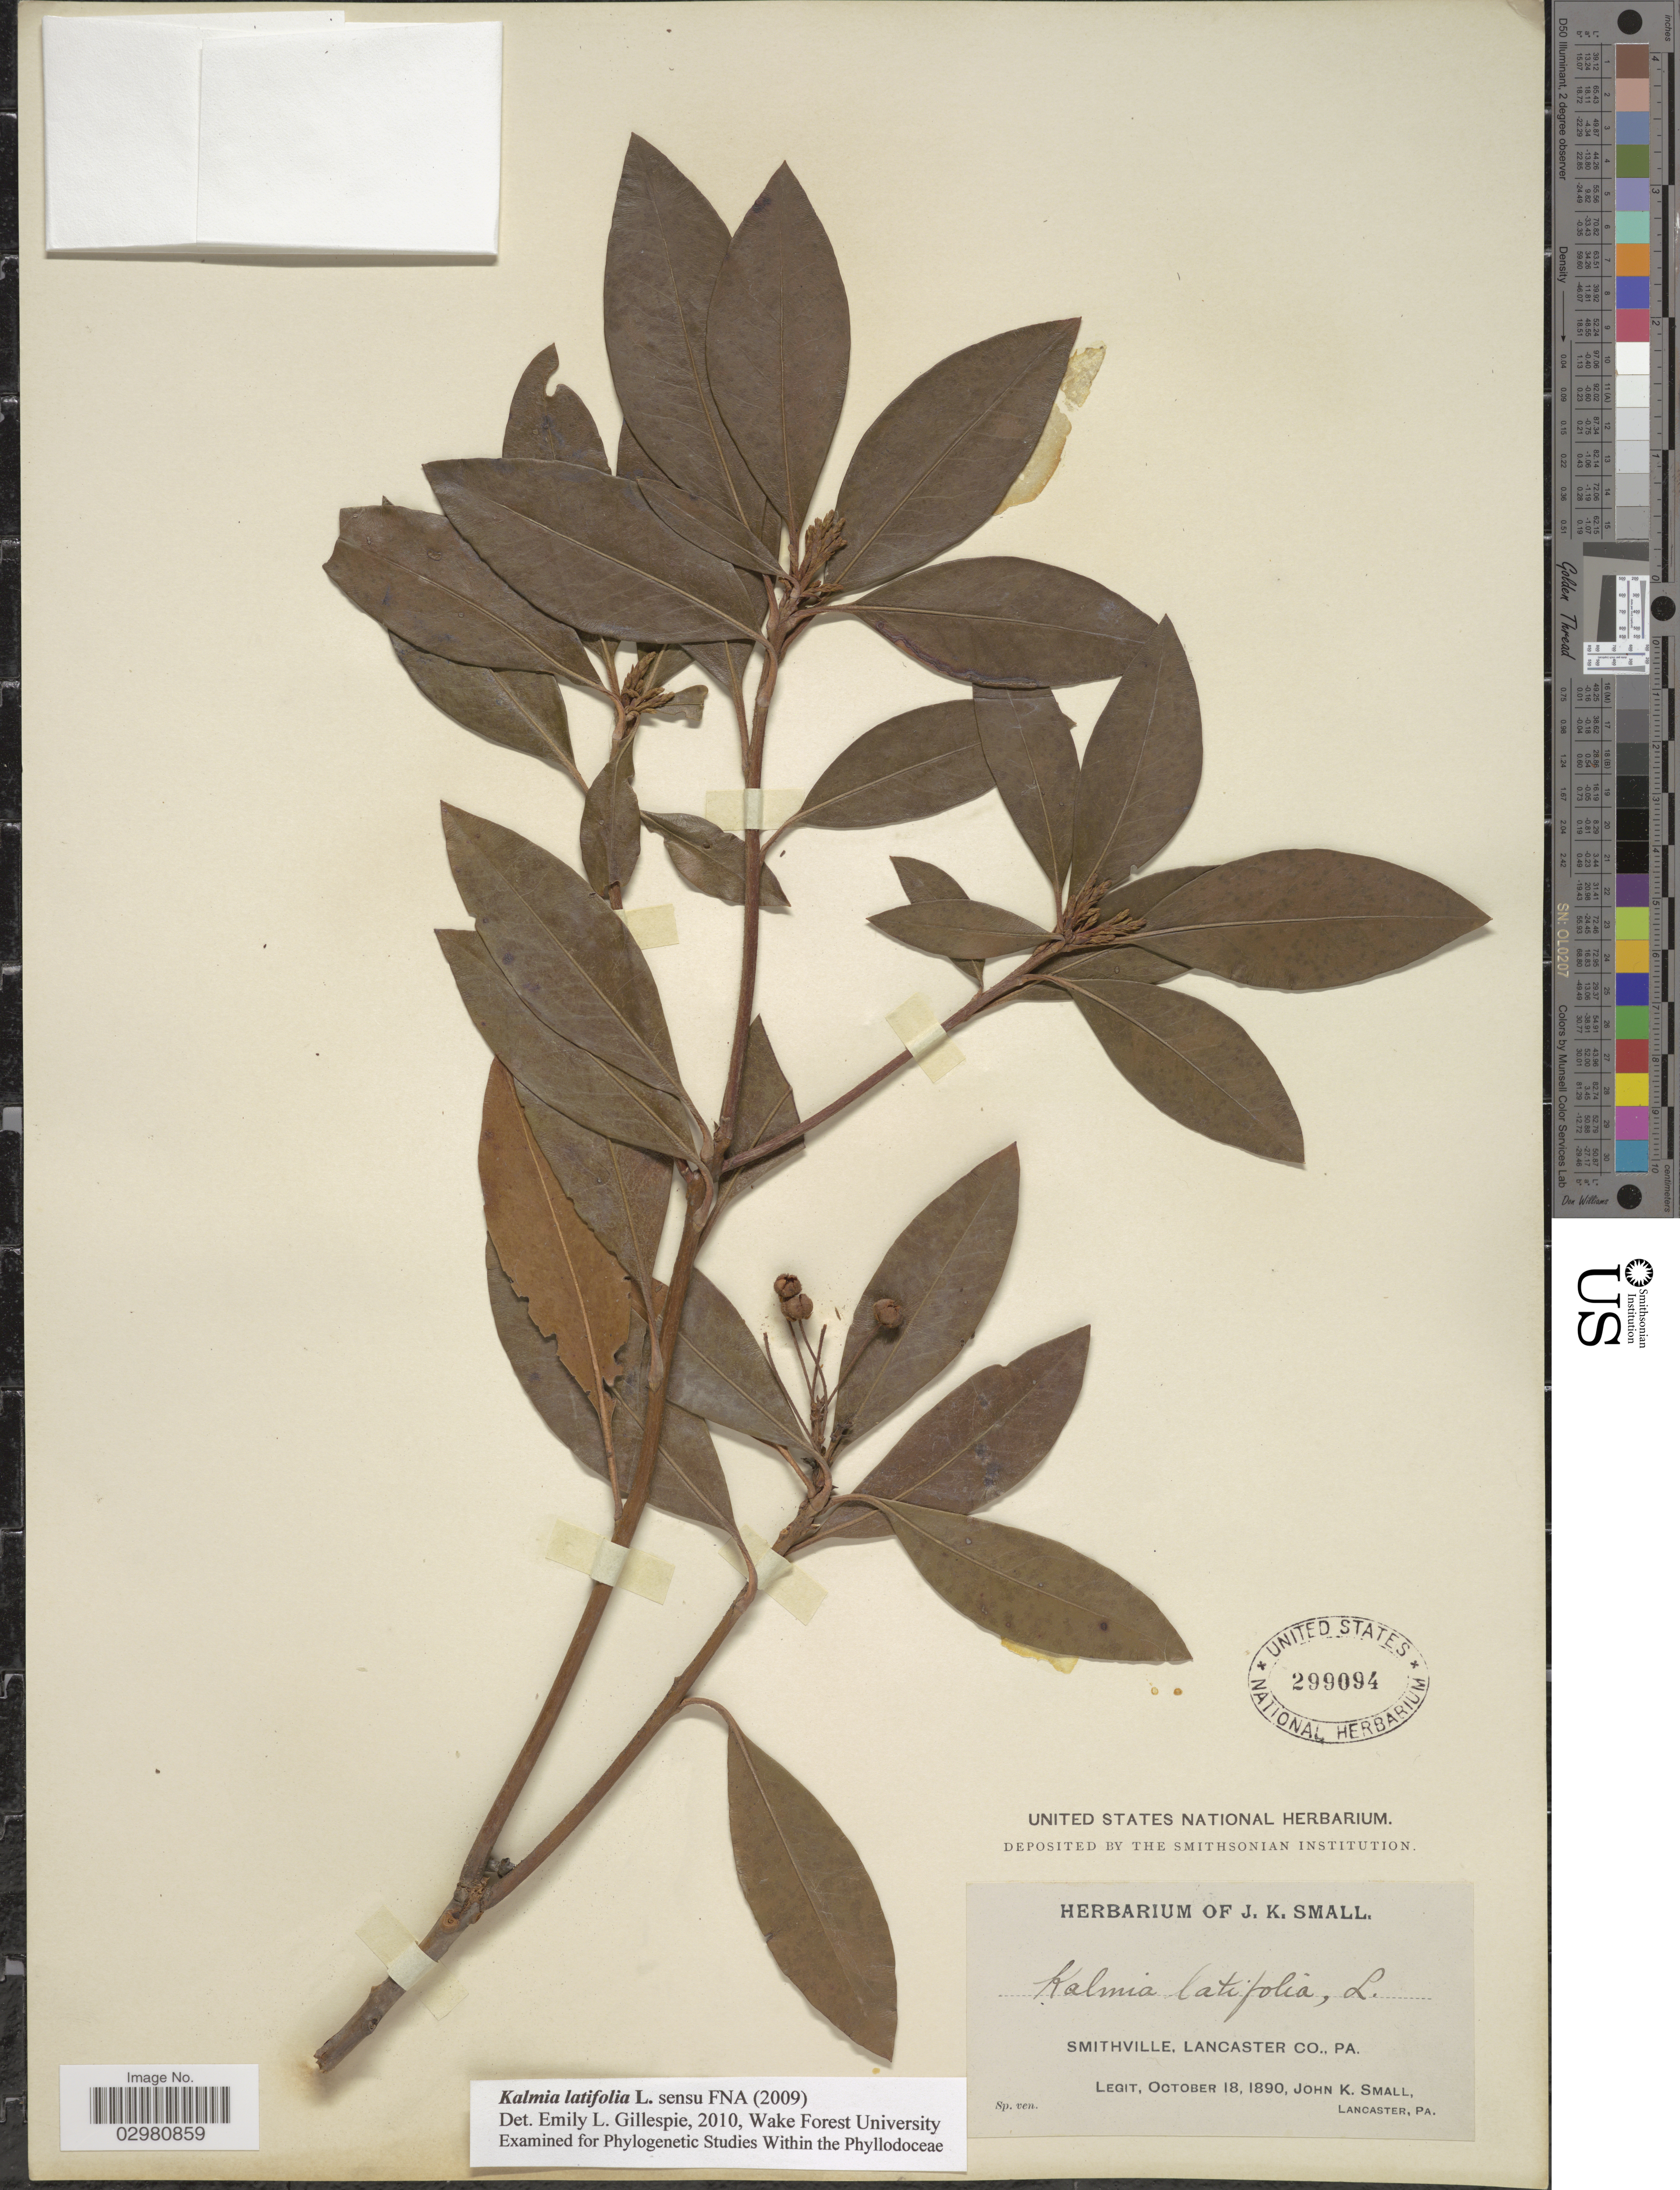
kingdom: Plantae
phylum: Tracheophyta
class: Magnoliopsida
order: Ericales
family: Ericaceae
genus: Kalmia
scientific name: Kalmia latifolia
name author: L.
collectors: J. K. Small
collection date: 1890-10-18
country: United States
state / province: Pennsylvania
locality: Smithville, Lancaster Co., Pa.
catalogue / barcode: US 299094